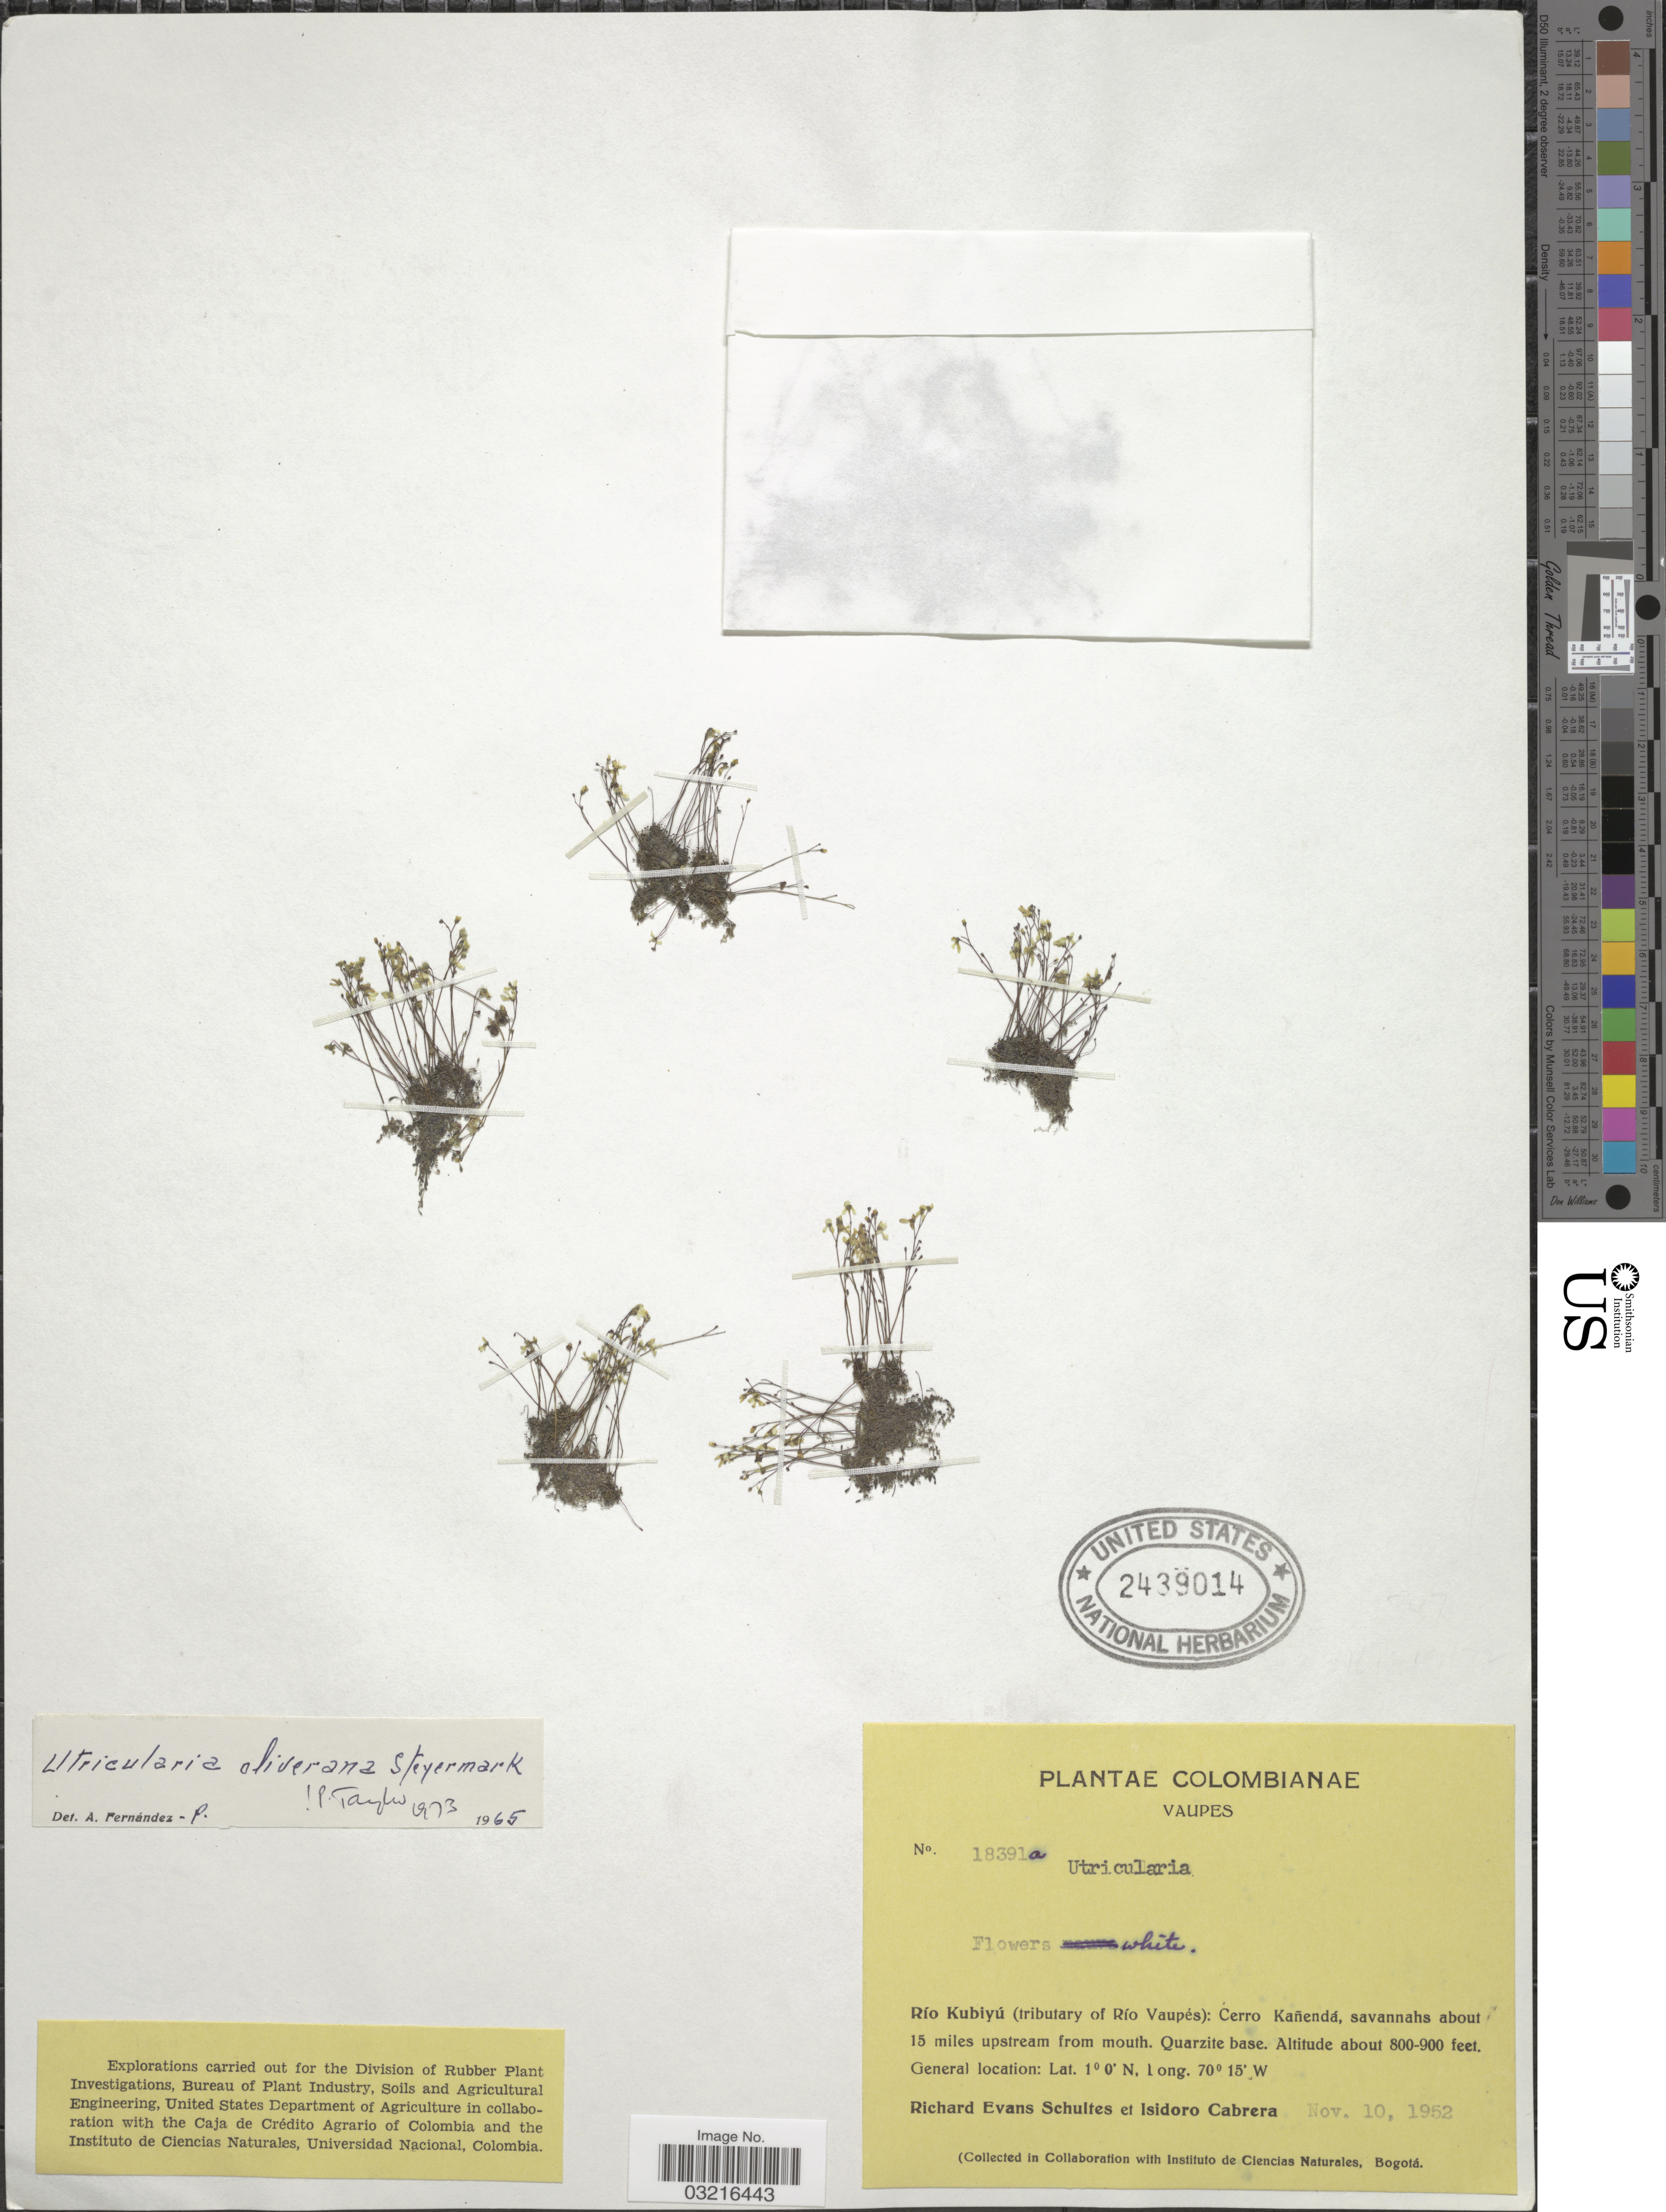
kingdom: Plantae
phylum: Tracheophyta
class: Magnoliopsida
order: Lamiales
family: Lentibulariaceae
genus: Utricularia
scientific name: Utricularia oliveriana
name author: Steyerm.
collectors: R. E. Schultes & I. Cabrera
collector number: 18391a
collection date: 1952-11-10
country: Colombia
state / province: Vaupés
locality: Río Kubiyú (tributary of Río Vaupés): Cerro Kañendá, savannahs about 15 miles upstream from mouth. Quarzite base.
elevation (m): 244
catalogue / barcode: US 2439014